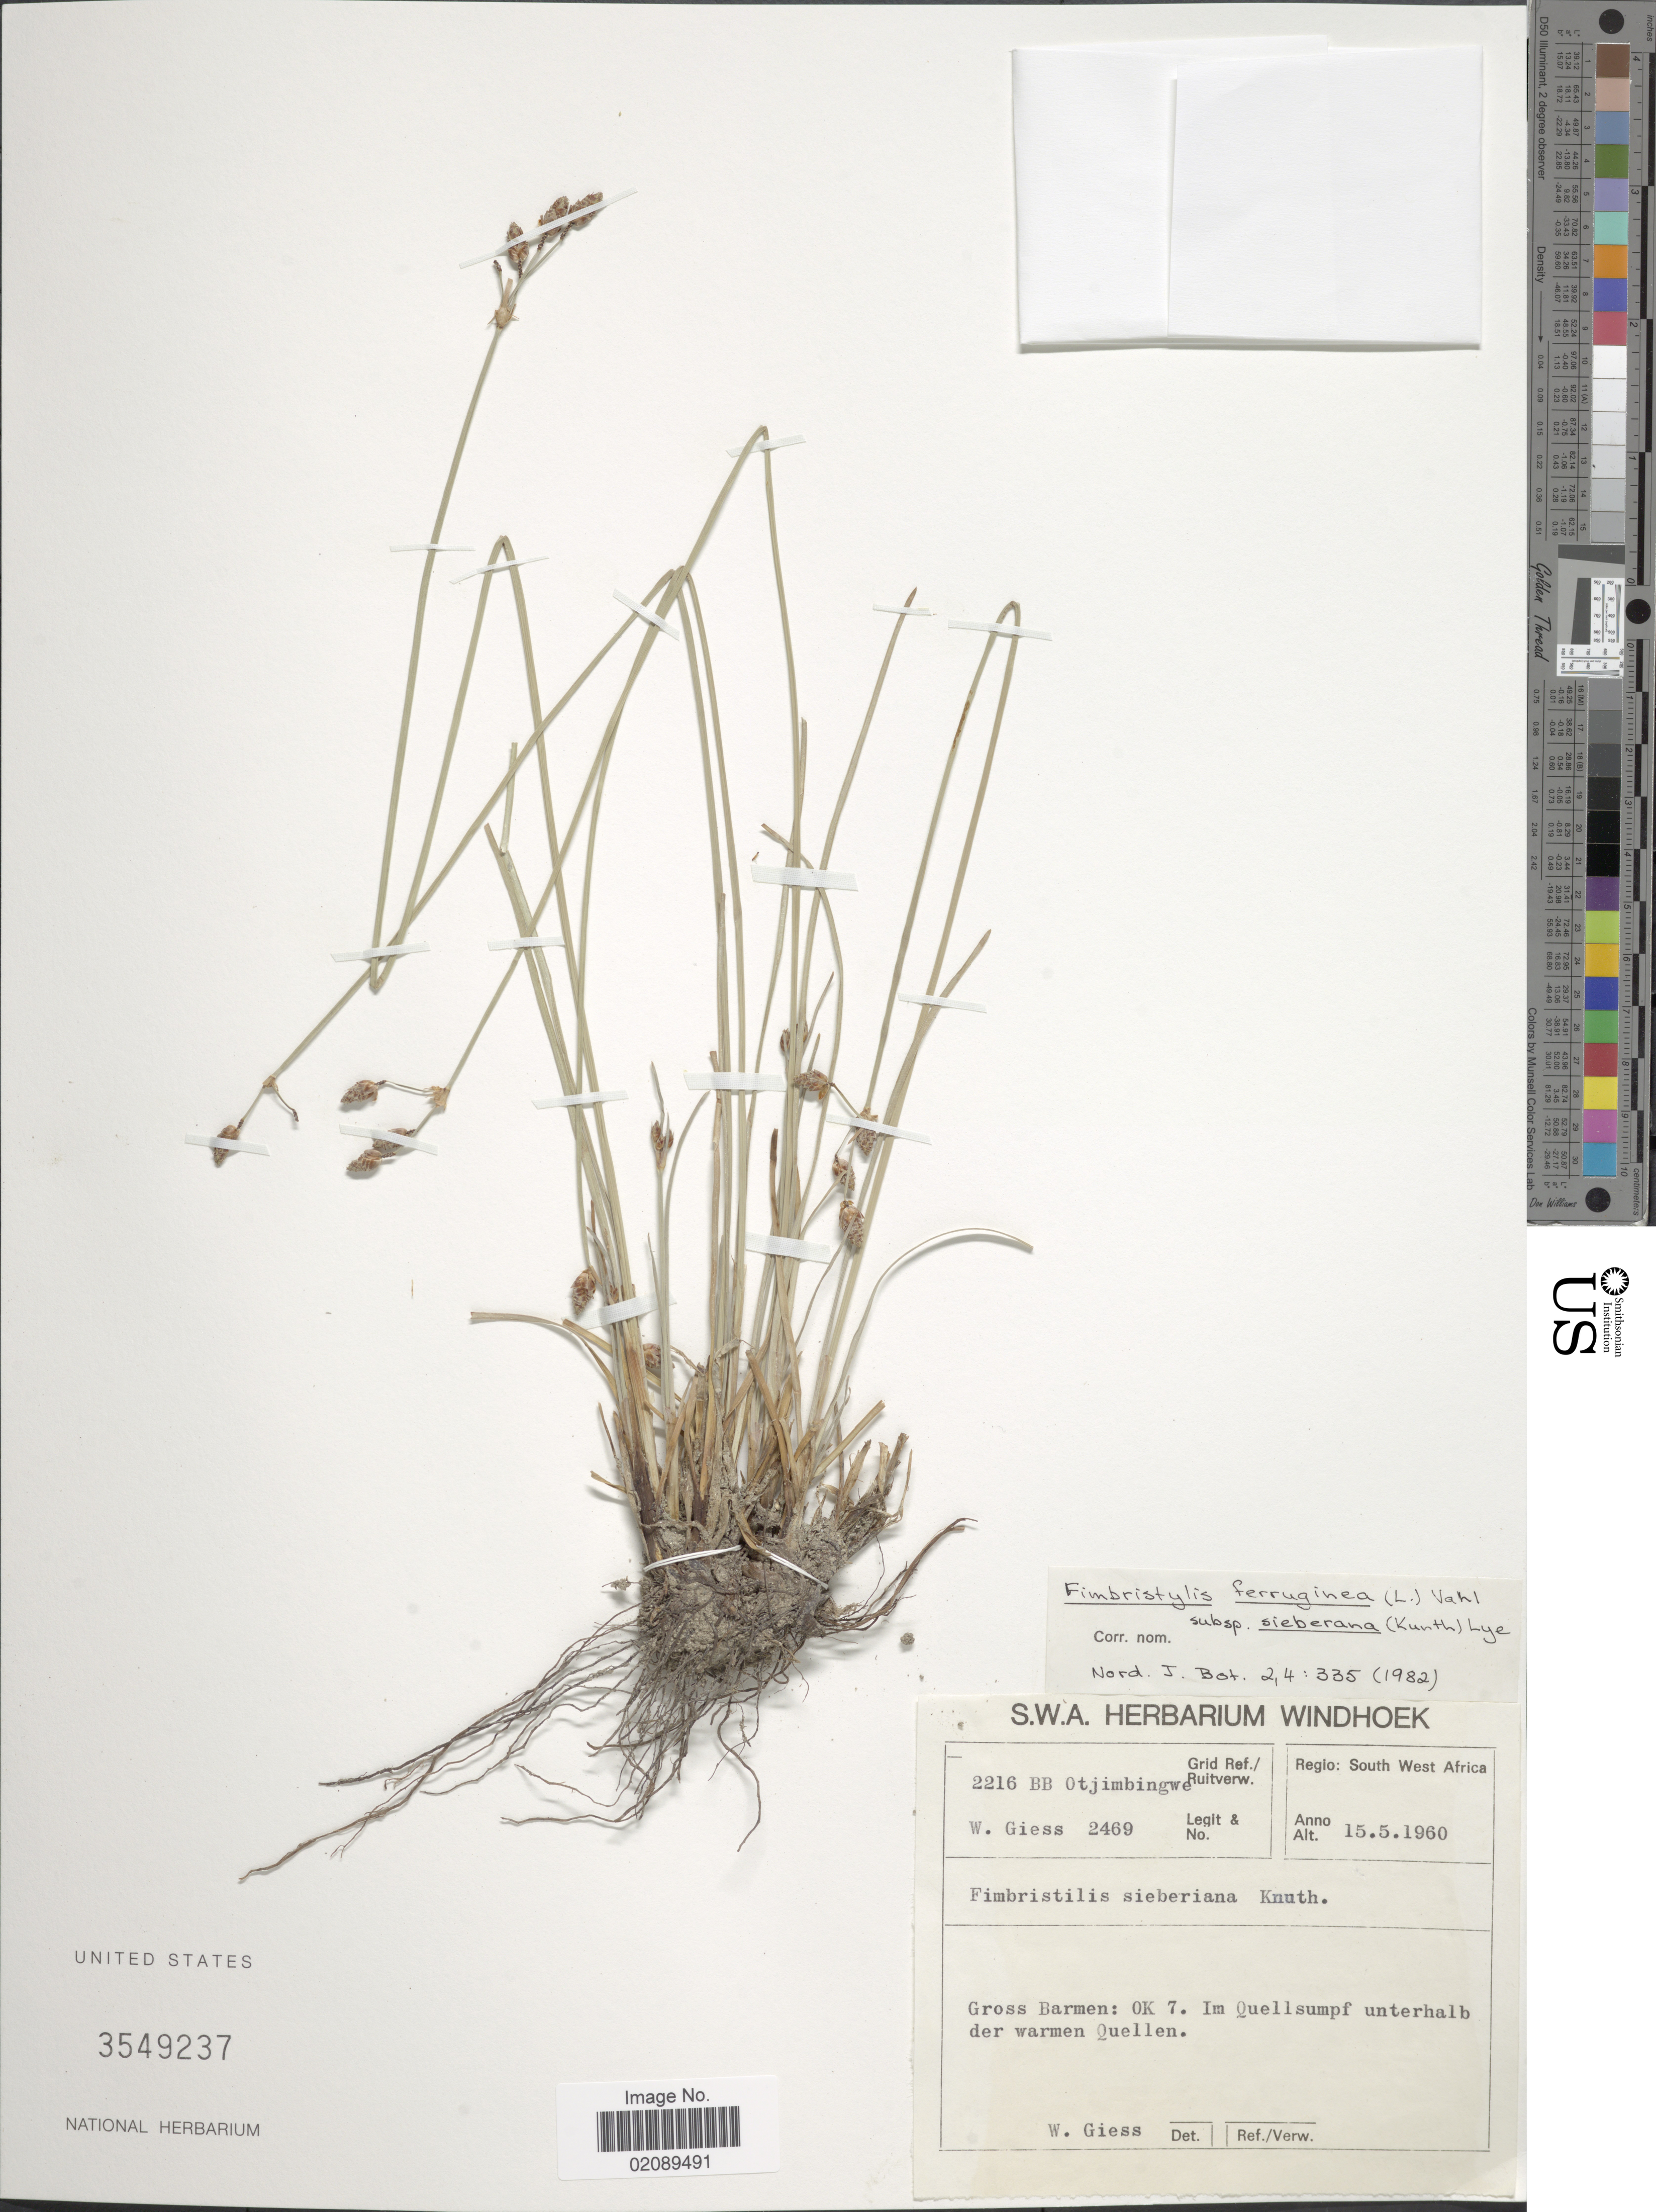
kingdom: Plantae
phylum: Tracheophyta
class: Liliopsida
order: Poales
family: Cyperaceae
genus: Fimbristylis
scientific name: Fimbristylis ferruginea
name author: (L.) Vahl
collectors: W. Giess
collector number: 2216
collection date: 1960-05-15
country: Namibia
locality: South-West Africa, Gross Barmen: OK 7., Im Quellsumpf unterhalb der warmen Quellen, BB Otjimbingwe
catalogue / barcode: US 3549237